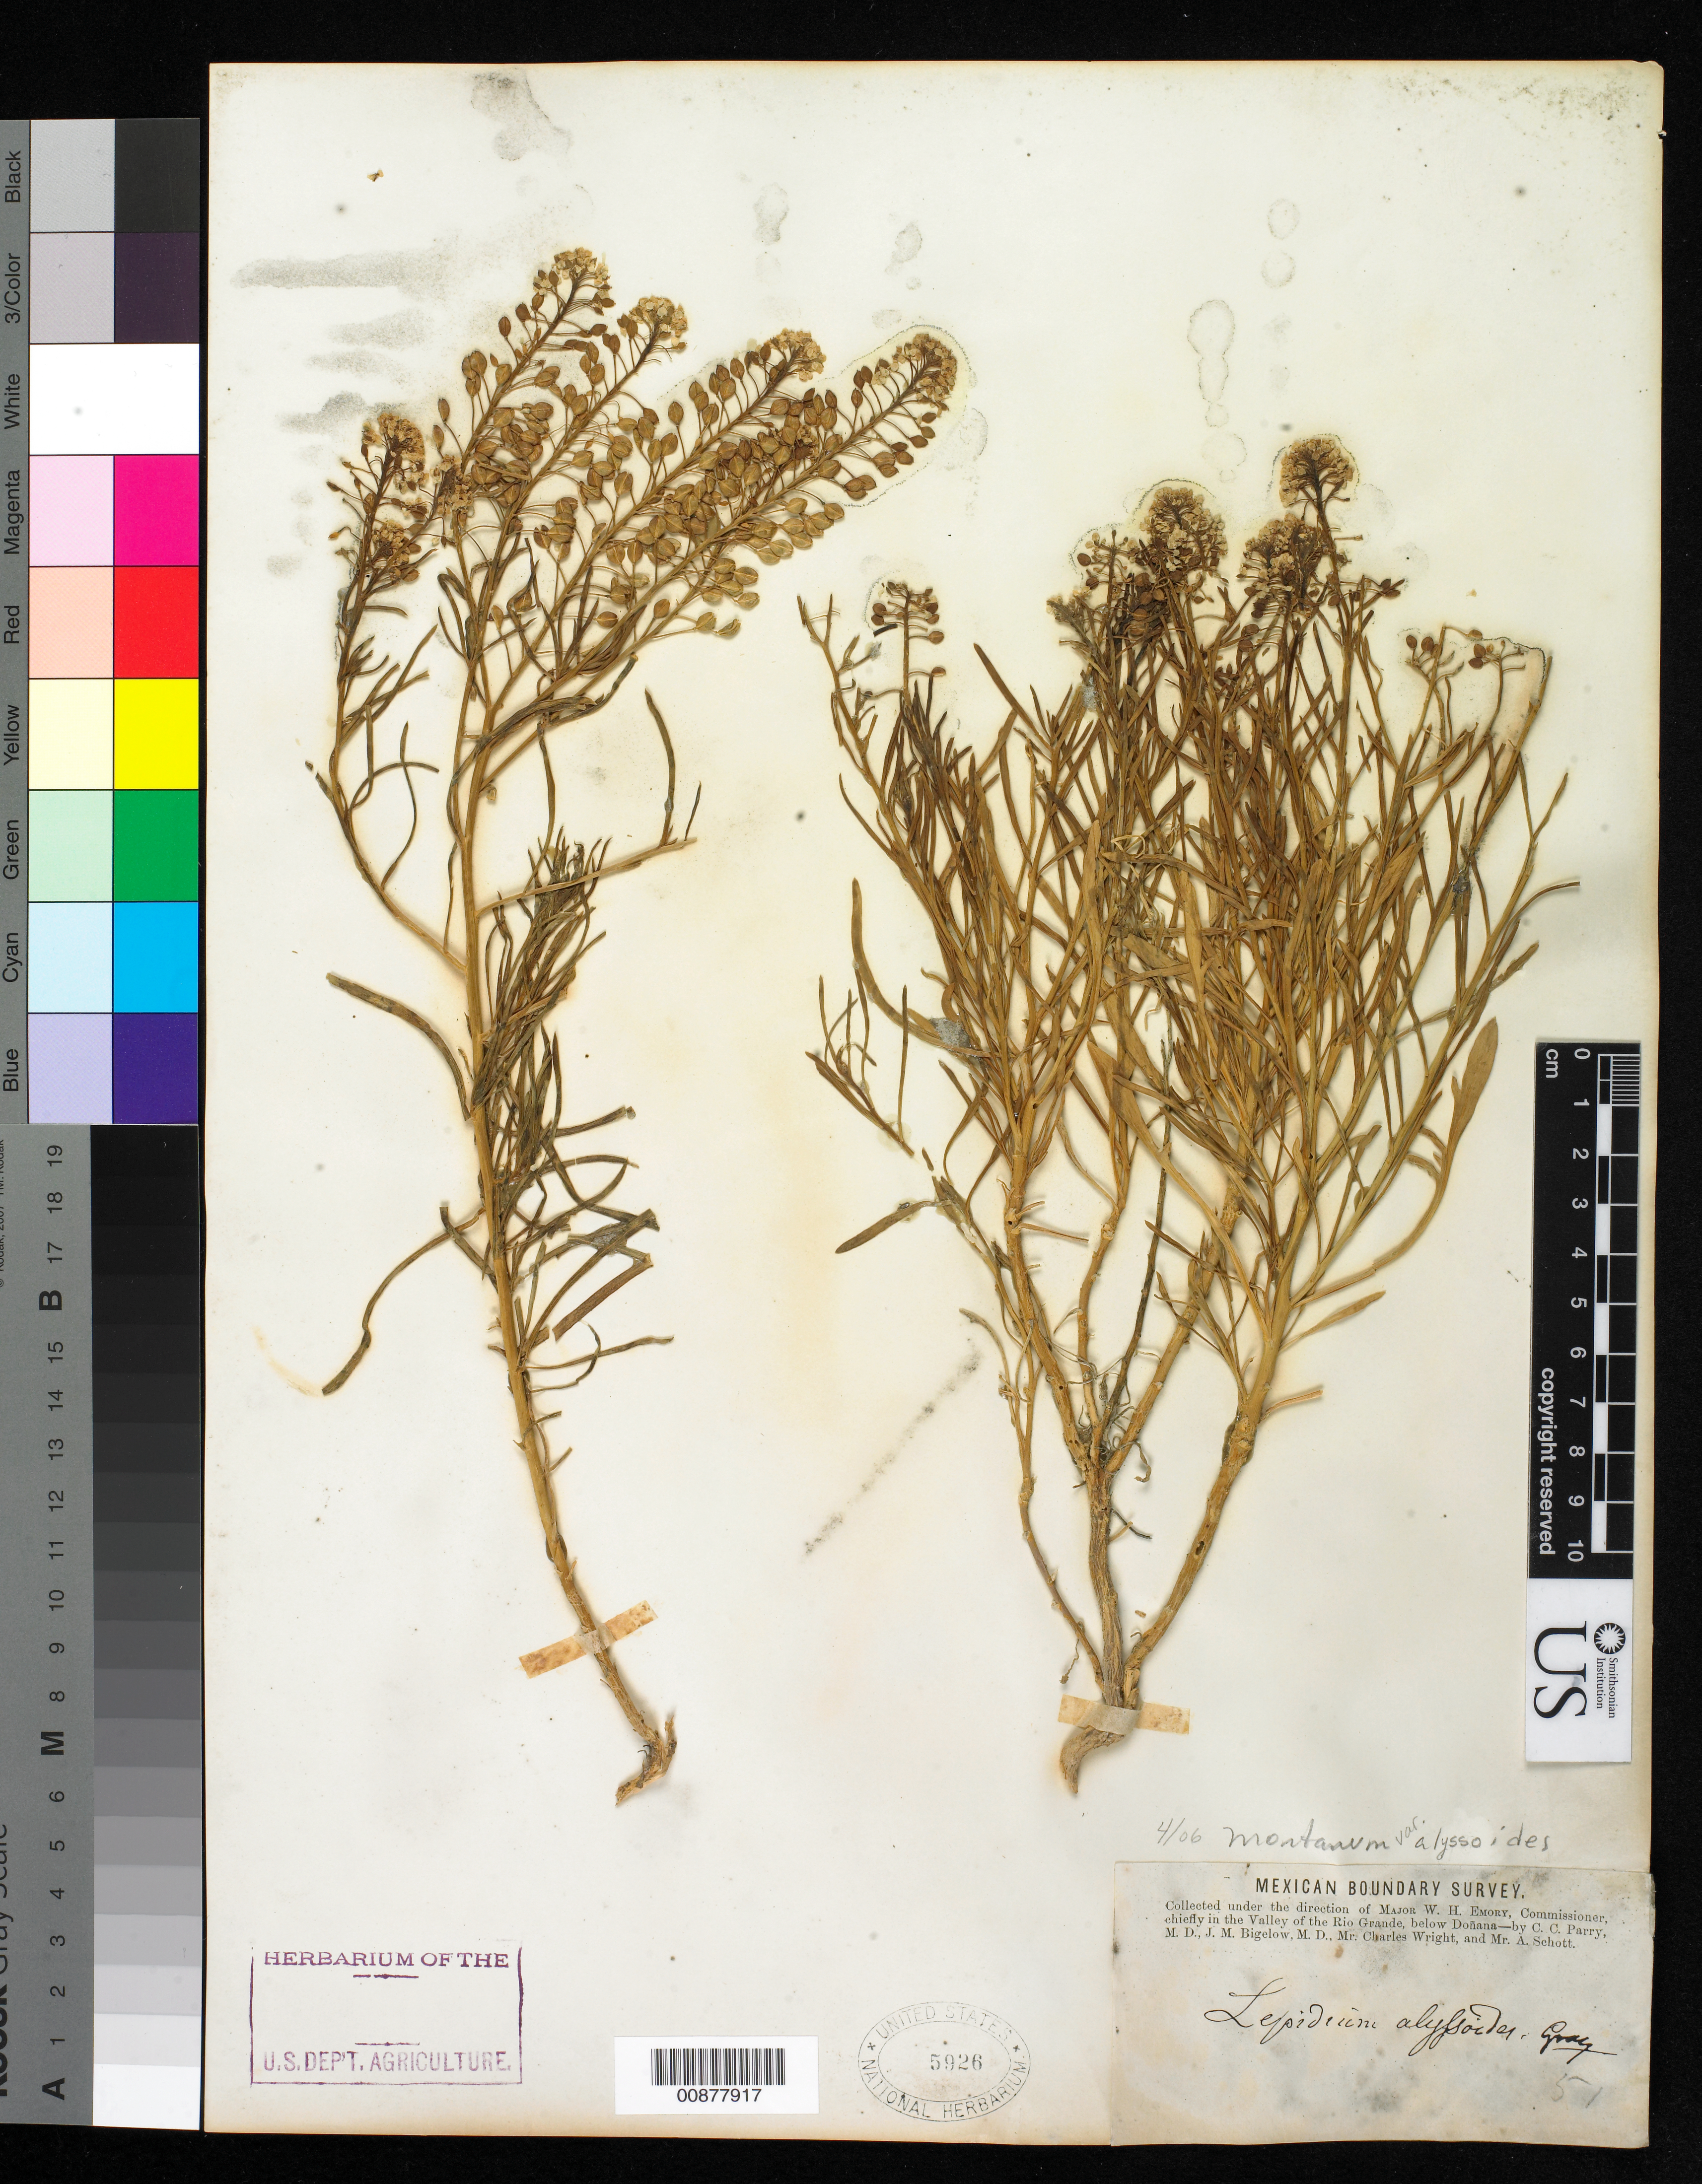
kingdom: Plantae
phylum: Tracheophyta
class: Magnoliopsida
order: Brassicales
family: Brassicaceae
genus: Lepidium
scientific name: Lepidium montanum var. alyssoides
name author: (A. Gray) M.E. Jones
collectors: C. C. Parry, J. M. Bigelow, C. Wright & A. C. V. Schott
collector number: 51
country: United States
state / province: New Mexico / Texas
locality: Valley of the Rio Grande, below Doñana.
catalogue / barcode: US 5926